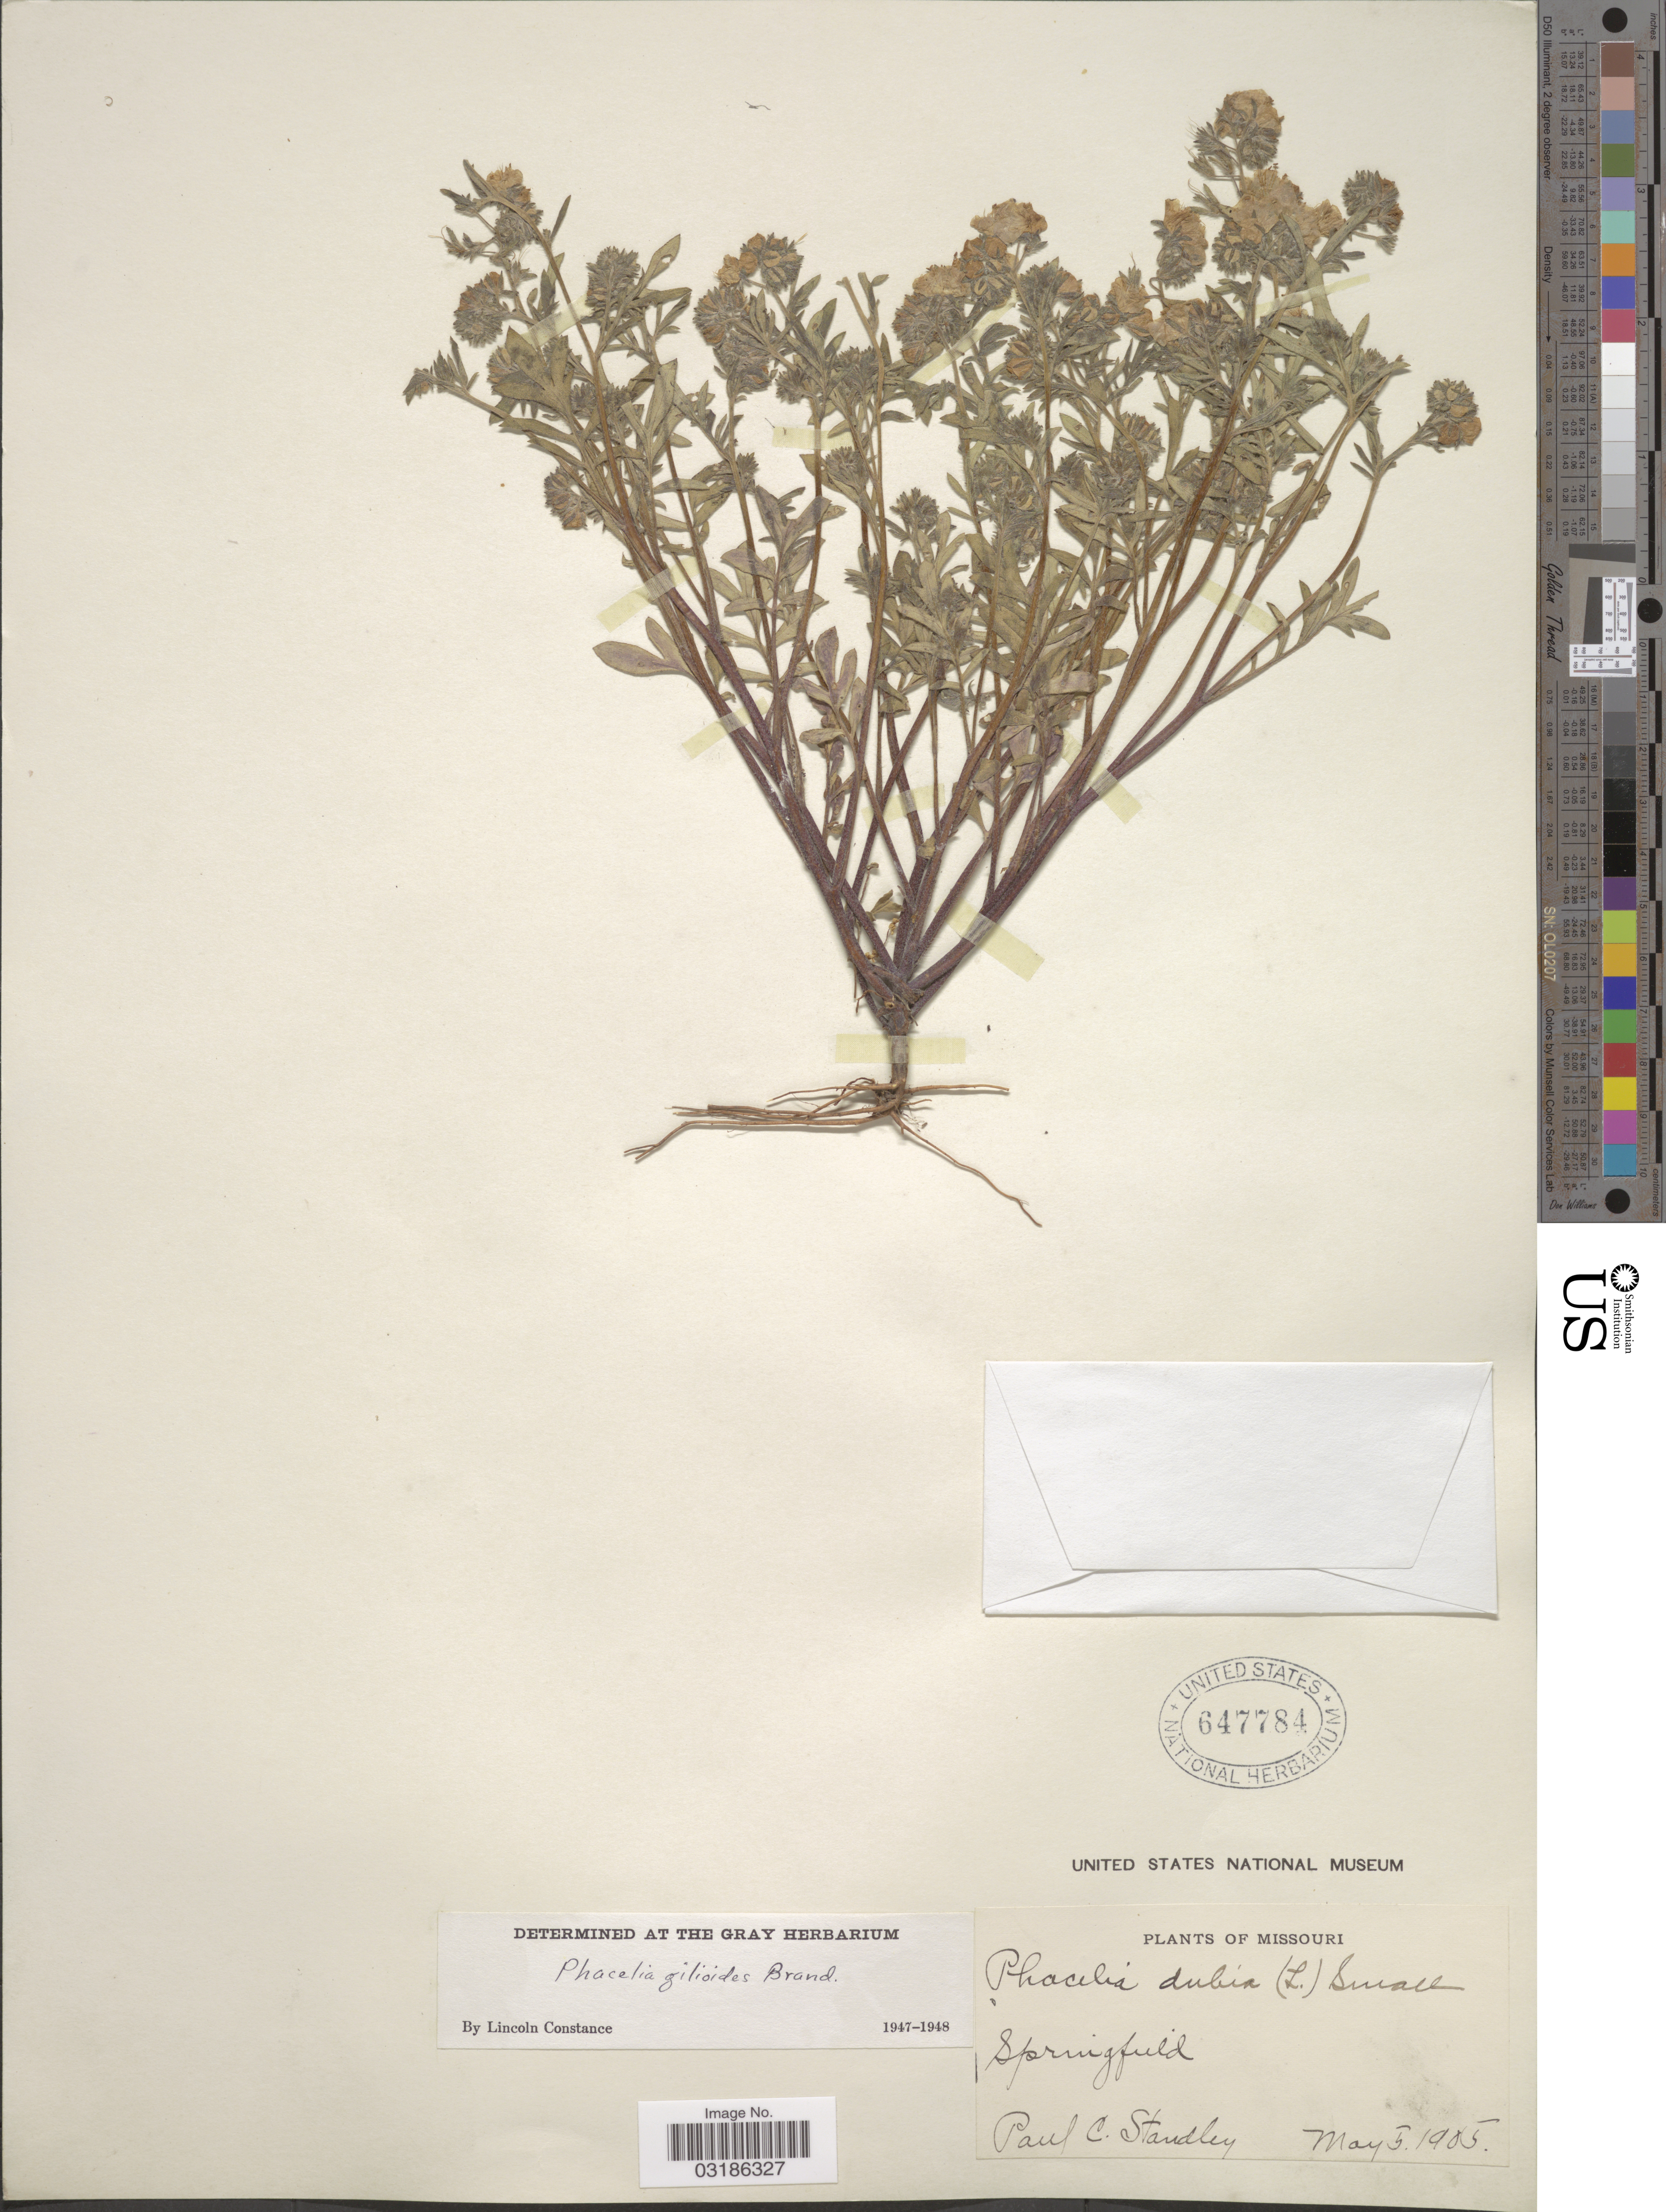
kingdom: Plantae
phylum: Tracheophyta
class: Magnoliopsida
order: Boraginales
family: Hydrophyllaceae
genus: Phacelia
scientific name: Phacelia gilioides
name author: Brand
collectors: P. C. Standley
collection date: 1905-05-05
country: United States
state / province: Missouri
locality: Springfield.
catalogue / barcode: US 647784